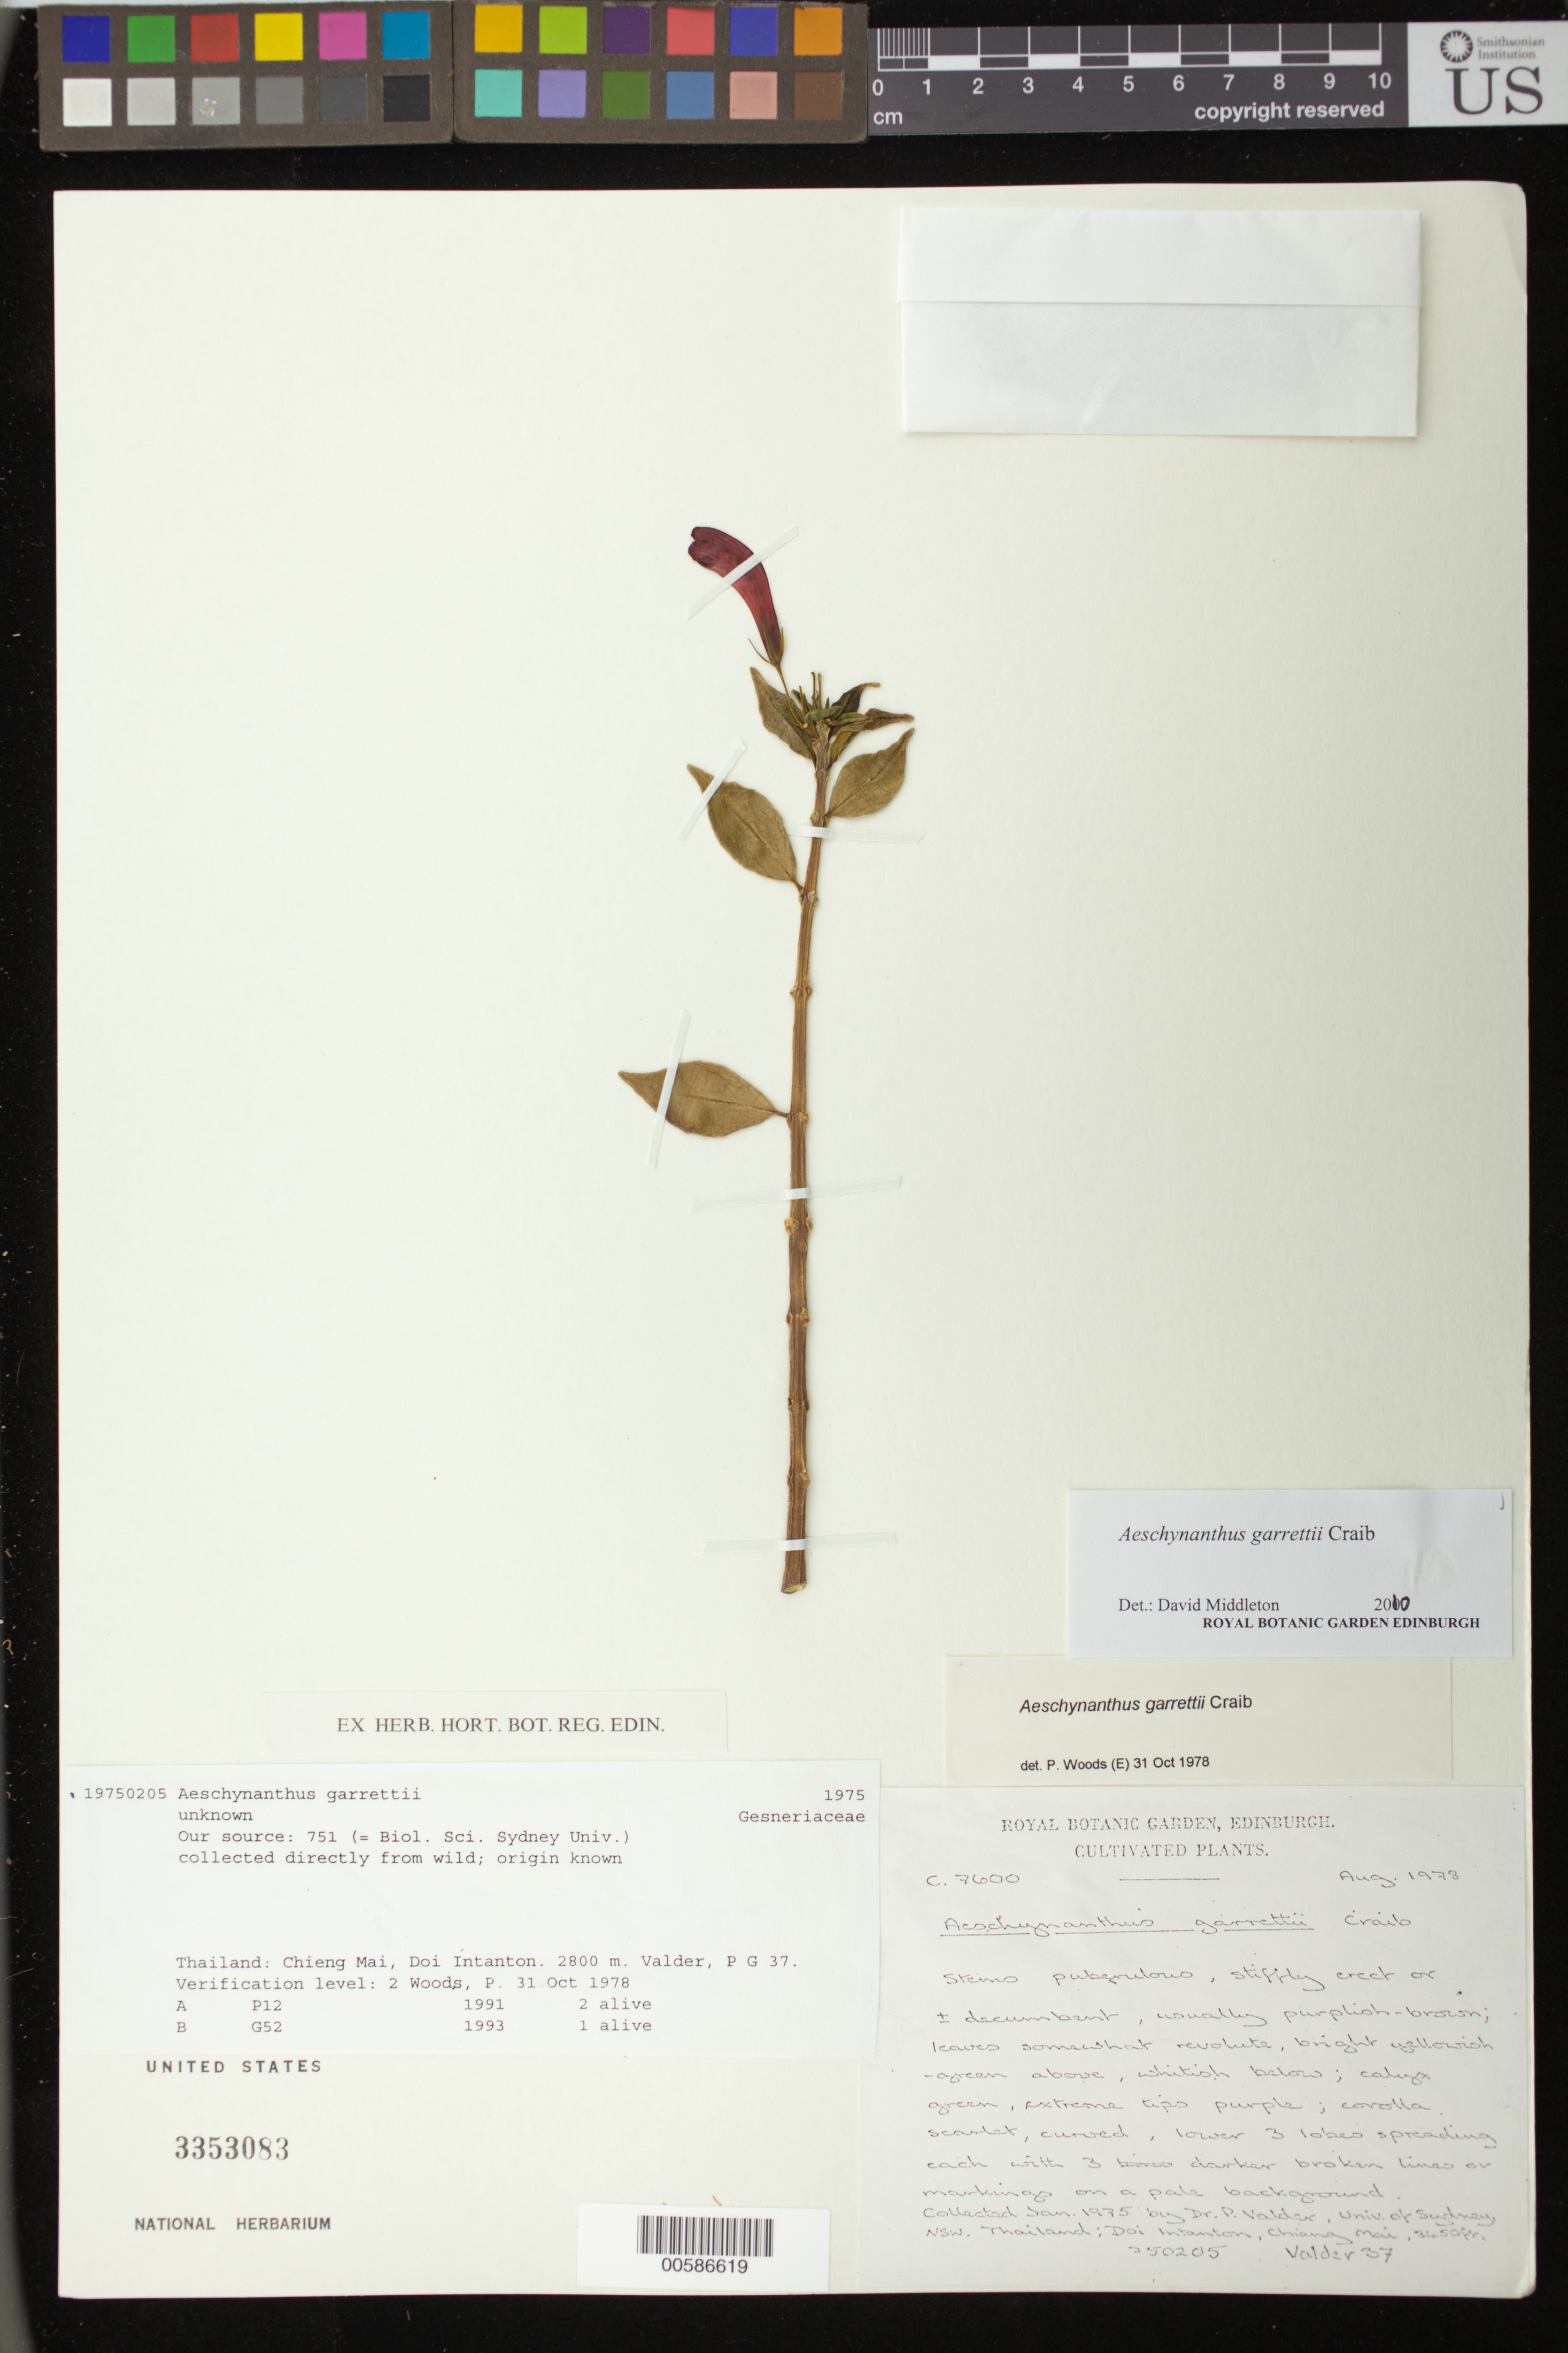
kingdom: Plantae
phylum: Tracheophyta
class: Magnoliopsida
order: Lamiales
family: Gesneriaceae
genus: Aeschynanthus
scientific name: Aeschynanthus garrettii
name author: Craib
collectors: RBG Edinburgh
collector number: C. 7600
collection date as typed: Aug 1978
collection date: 1978-08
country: United Kingdom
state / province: Scotland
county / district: Edinburgh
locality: U.K., Scotland, Edinburgh, cultivated at the RBG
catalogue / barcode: US 3353083